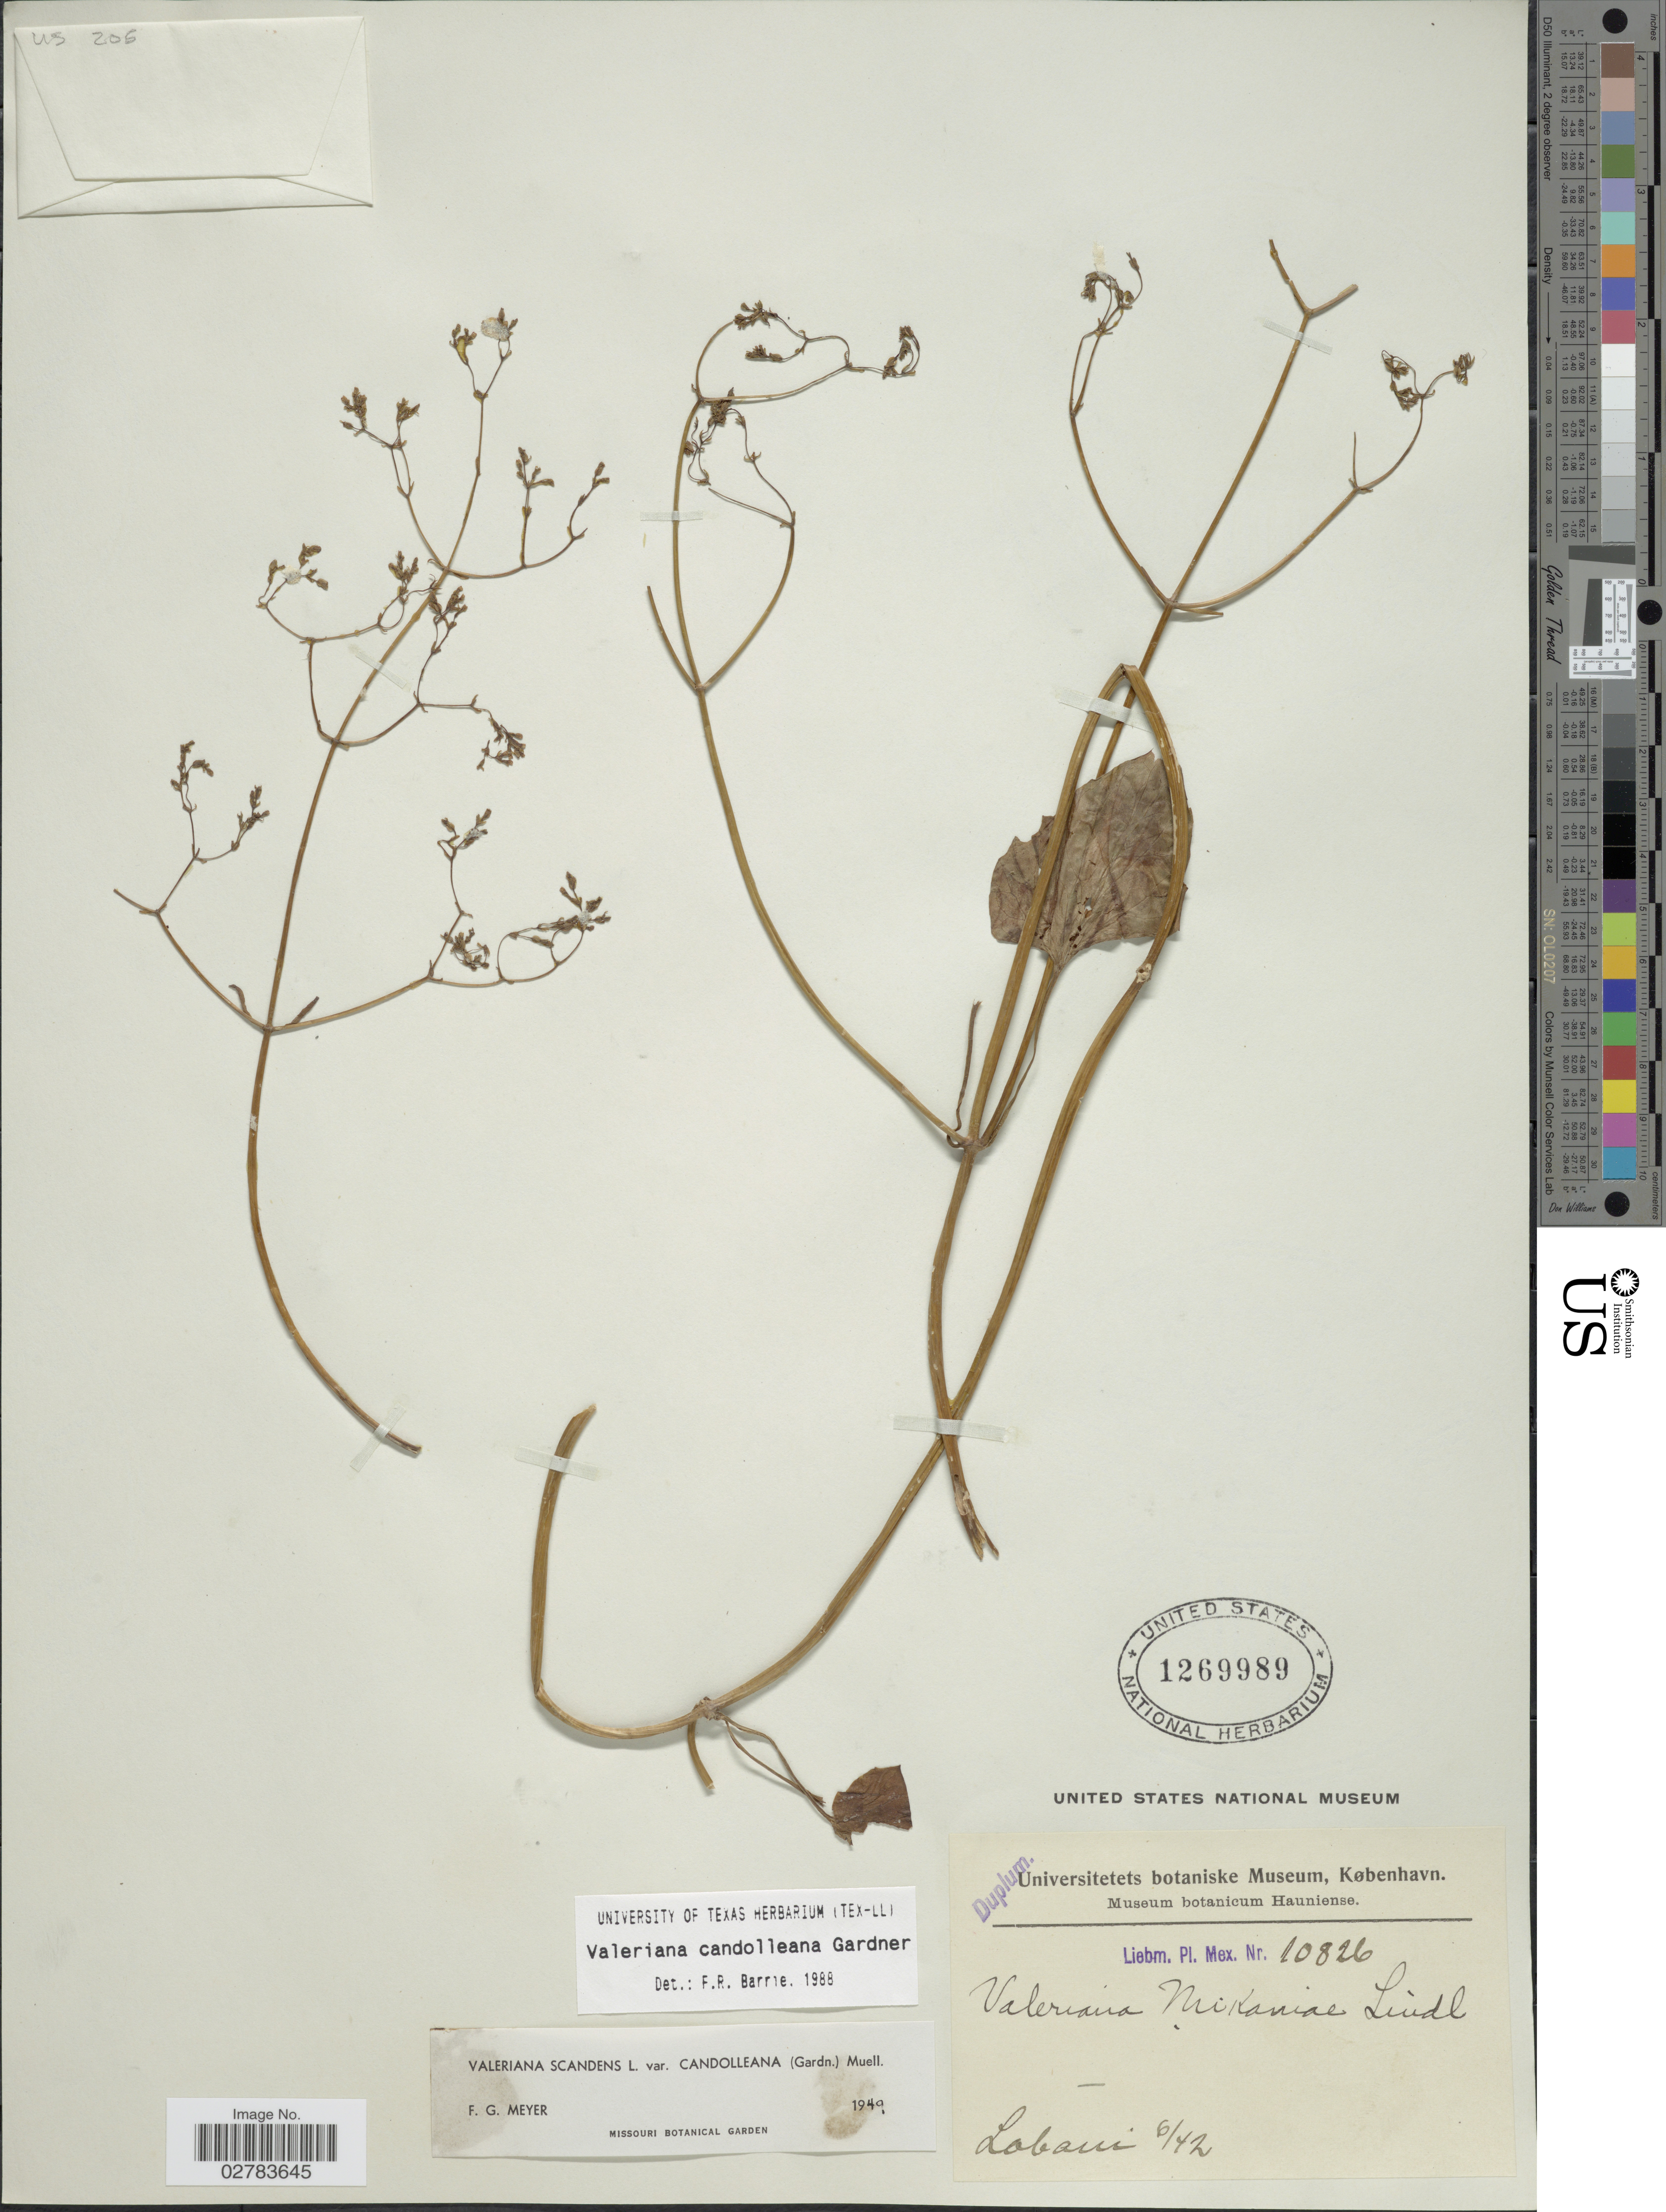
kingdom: Plantae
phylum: Tracheophyta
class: Magnoliopsida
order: Dipsacales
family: Caprifoliaceae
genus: Valeriana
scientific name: Valeriana candolleana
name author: Gardner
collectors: Liebm.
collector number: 10826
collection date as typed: Transcribed d/m/y: /6/42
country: Mexico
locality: Lobani.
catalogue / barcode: US 1269989